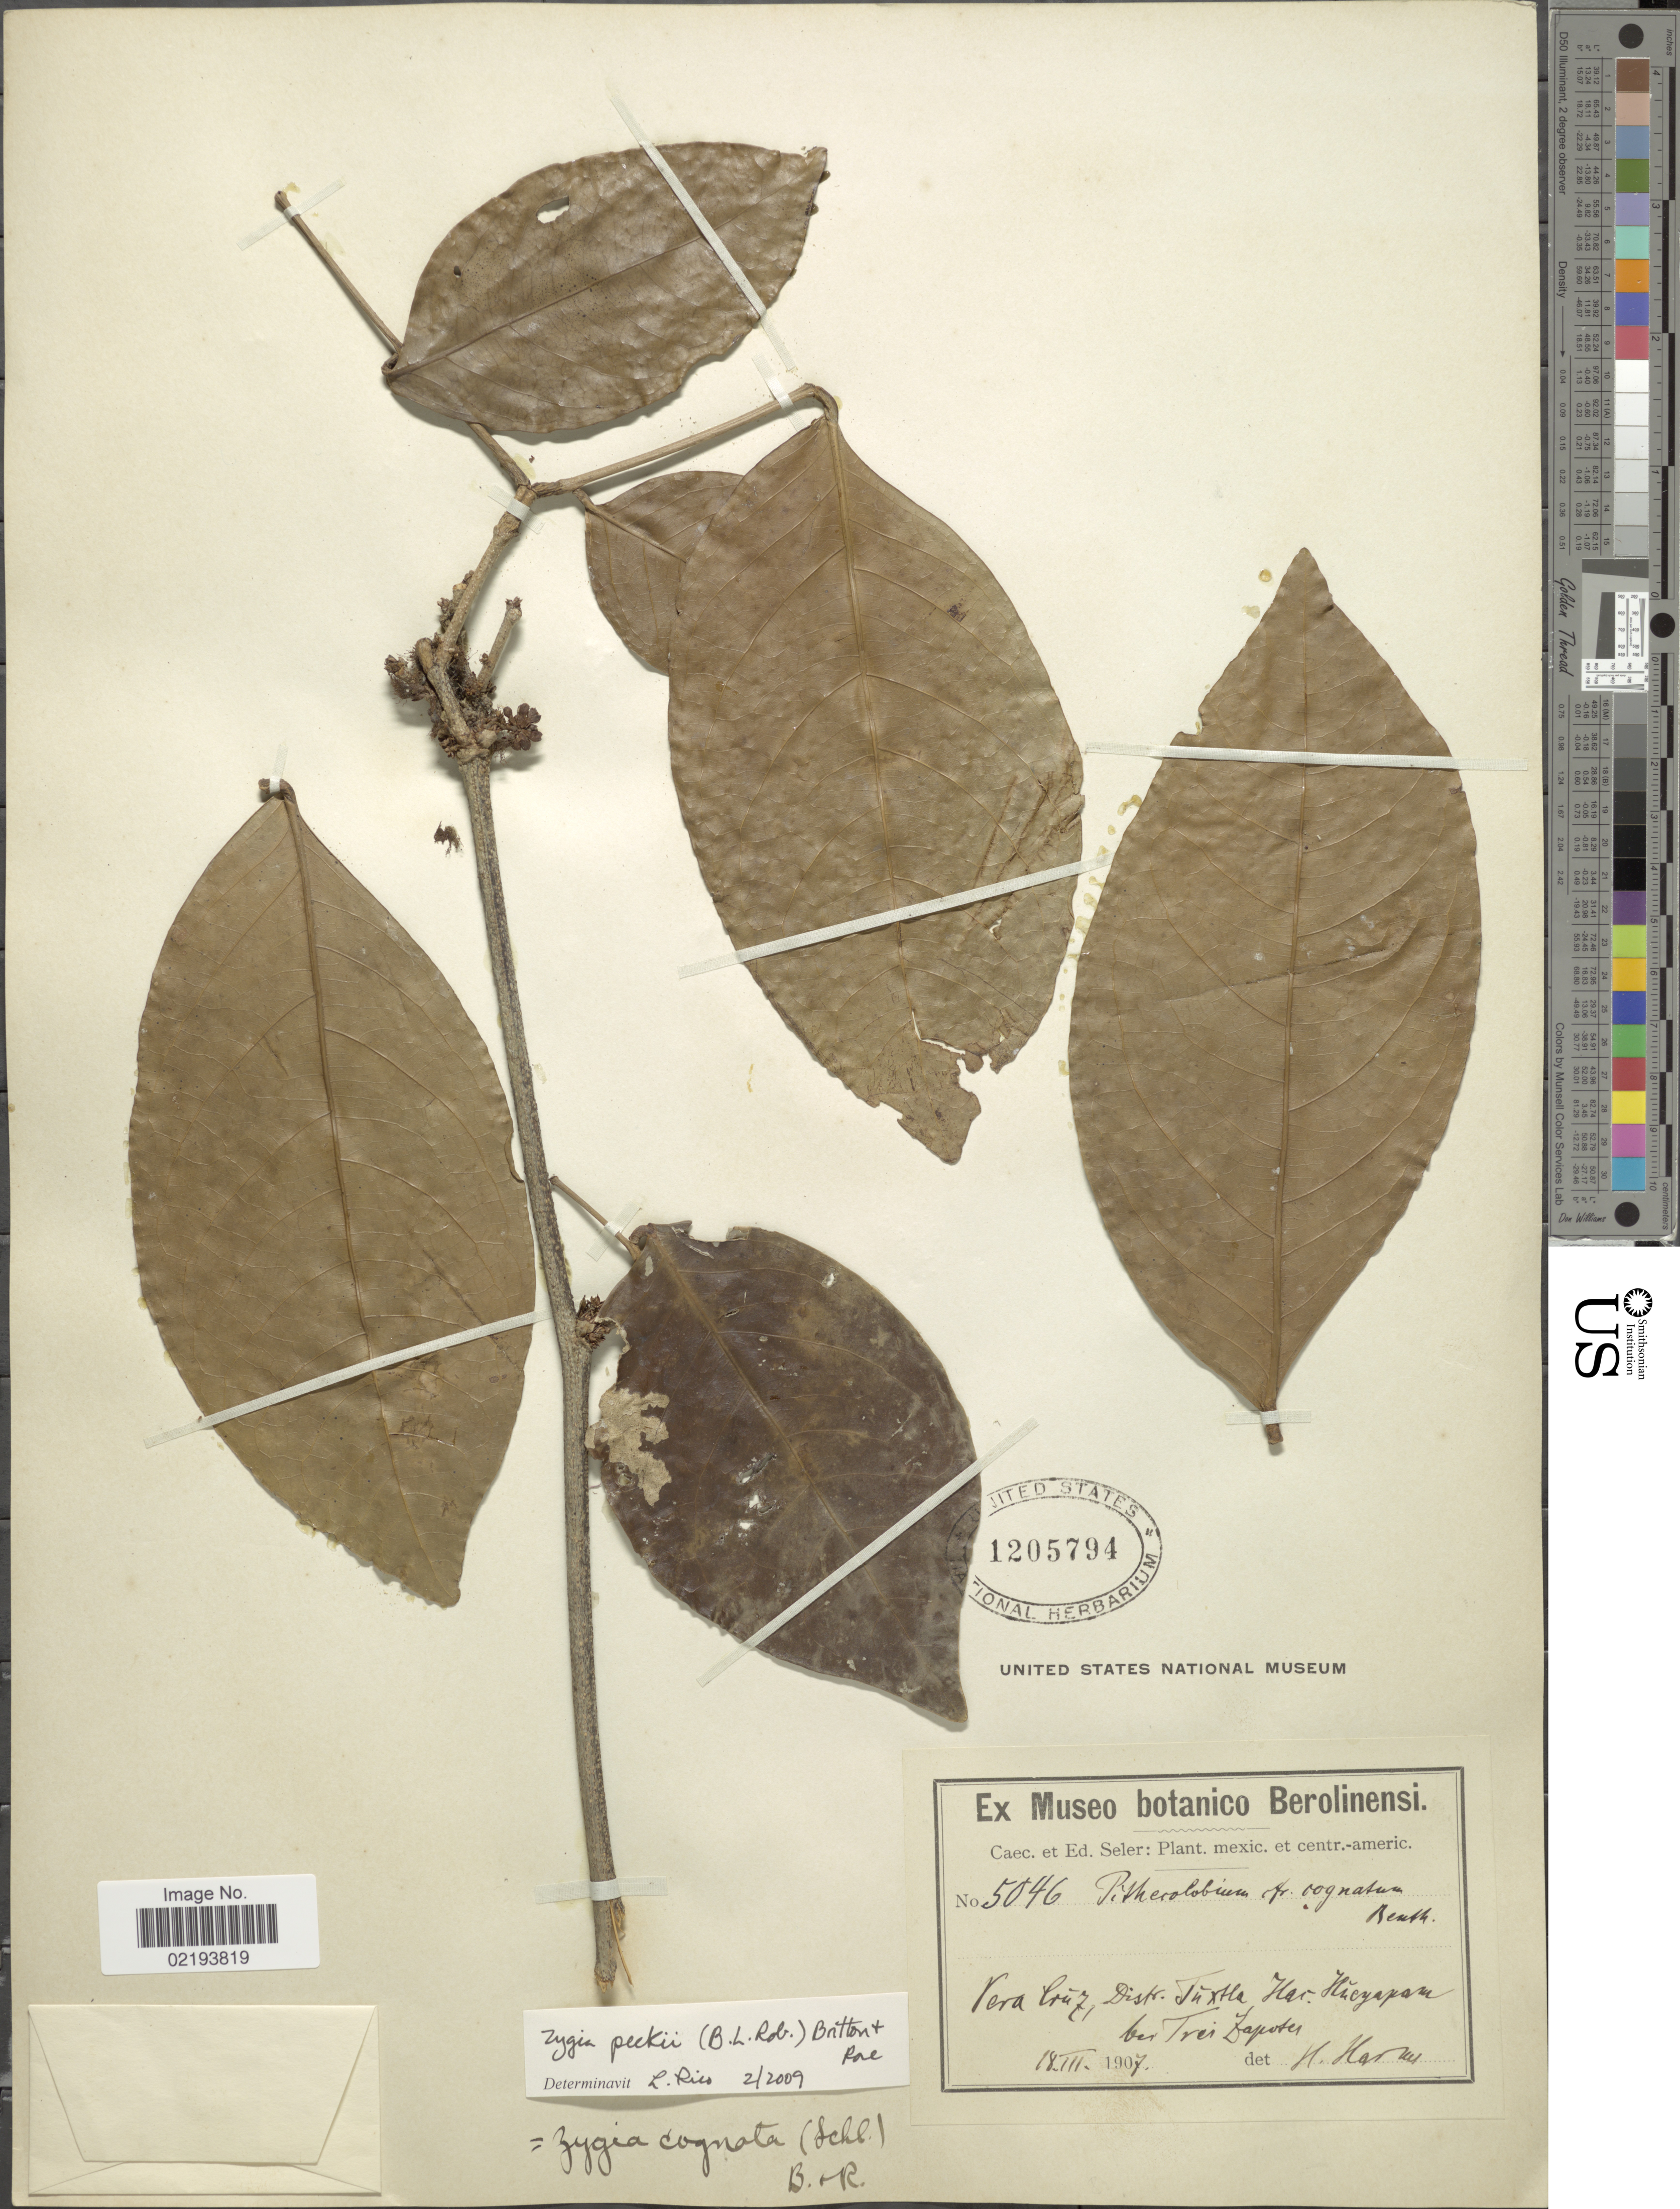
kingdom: Plantae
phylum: Tracheophyta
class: Magnoliopsida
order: Fabales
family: Fabaceae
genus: Zygia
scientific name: Zygia peckii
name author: (B.L. Rob.) Britton & Rose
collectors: ex Caec. et Ed Seler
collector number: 5046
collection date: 1907-03-18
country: Mexico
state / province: Veracruz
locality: Vera Cruz., Distr. Tuxtla Hac. Hueyapan bei Tres Zapotes.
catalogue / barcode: US 1205794